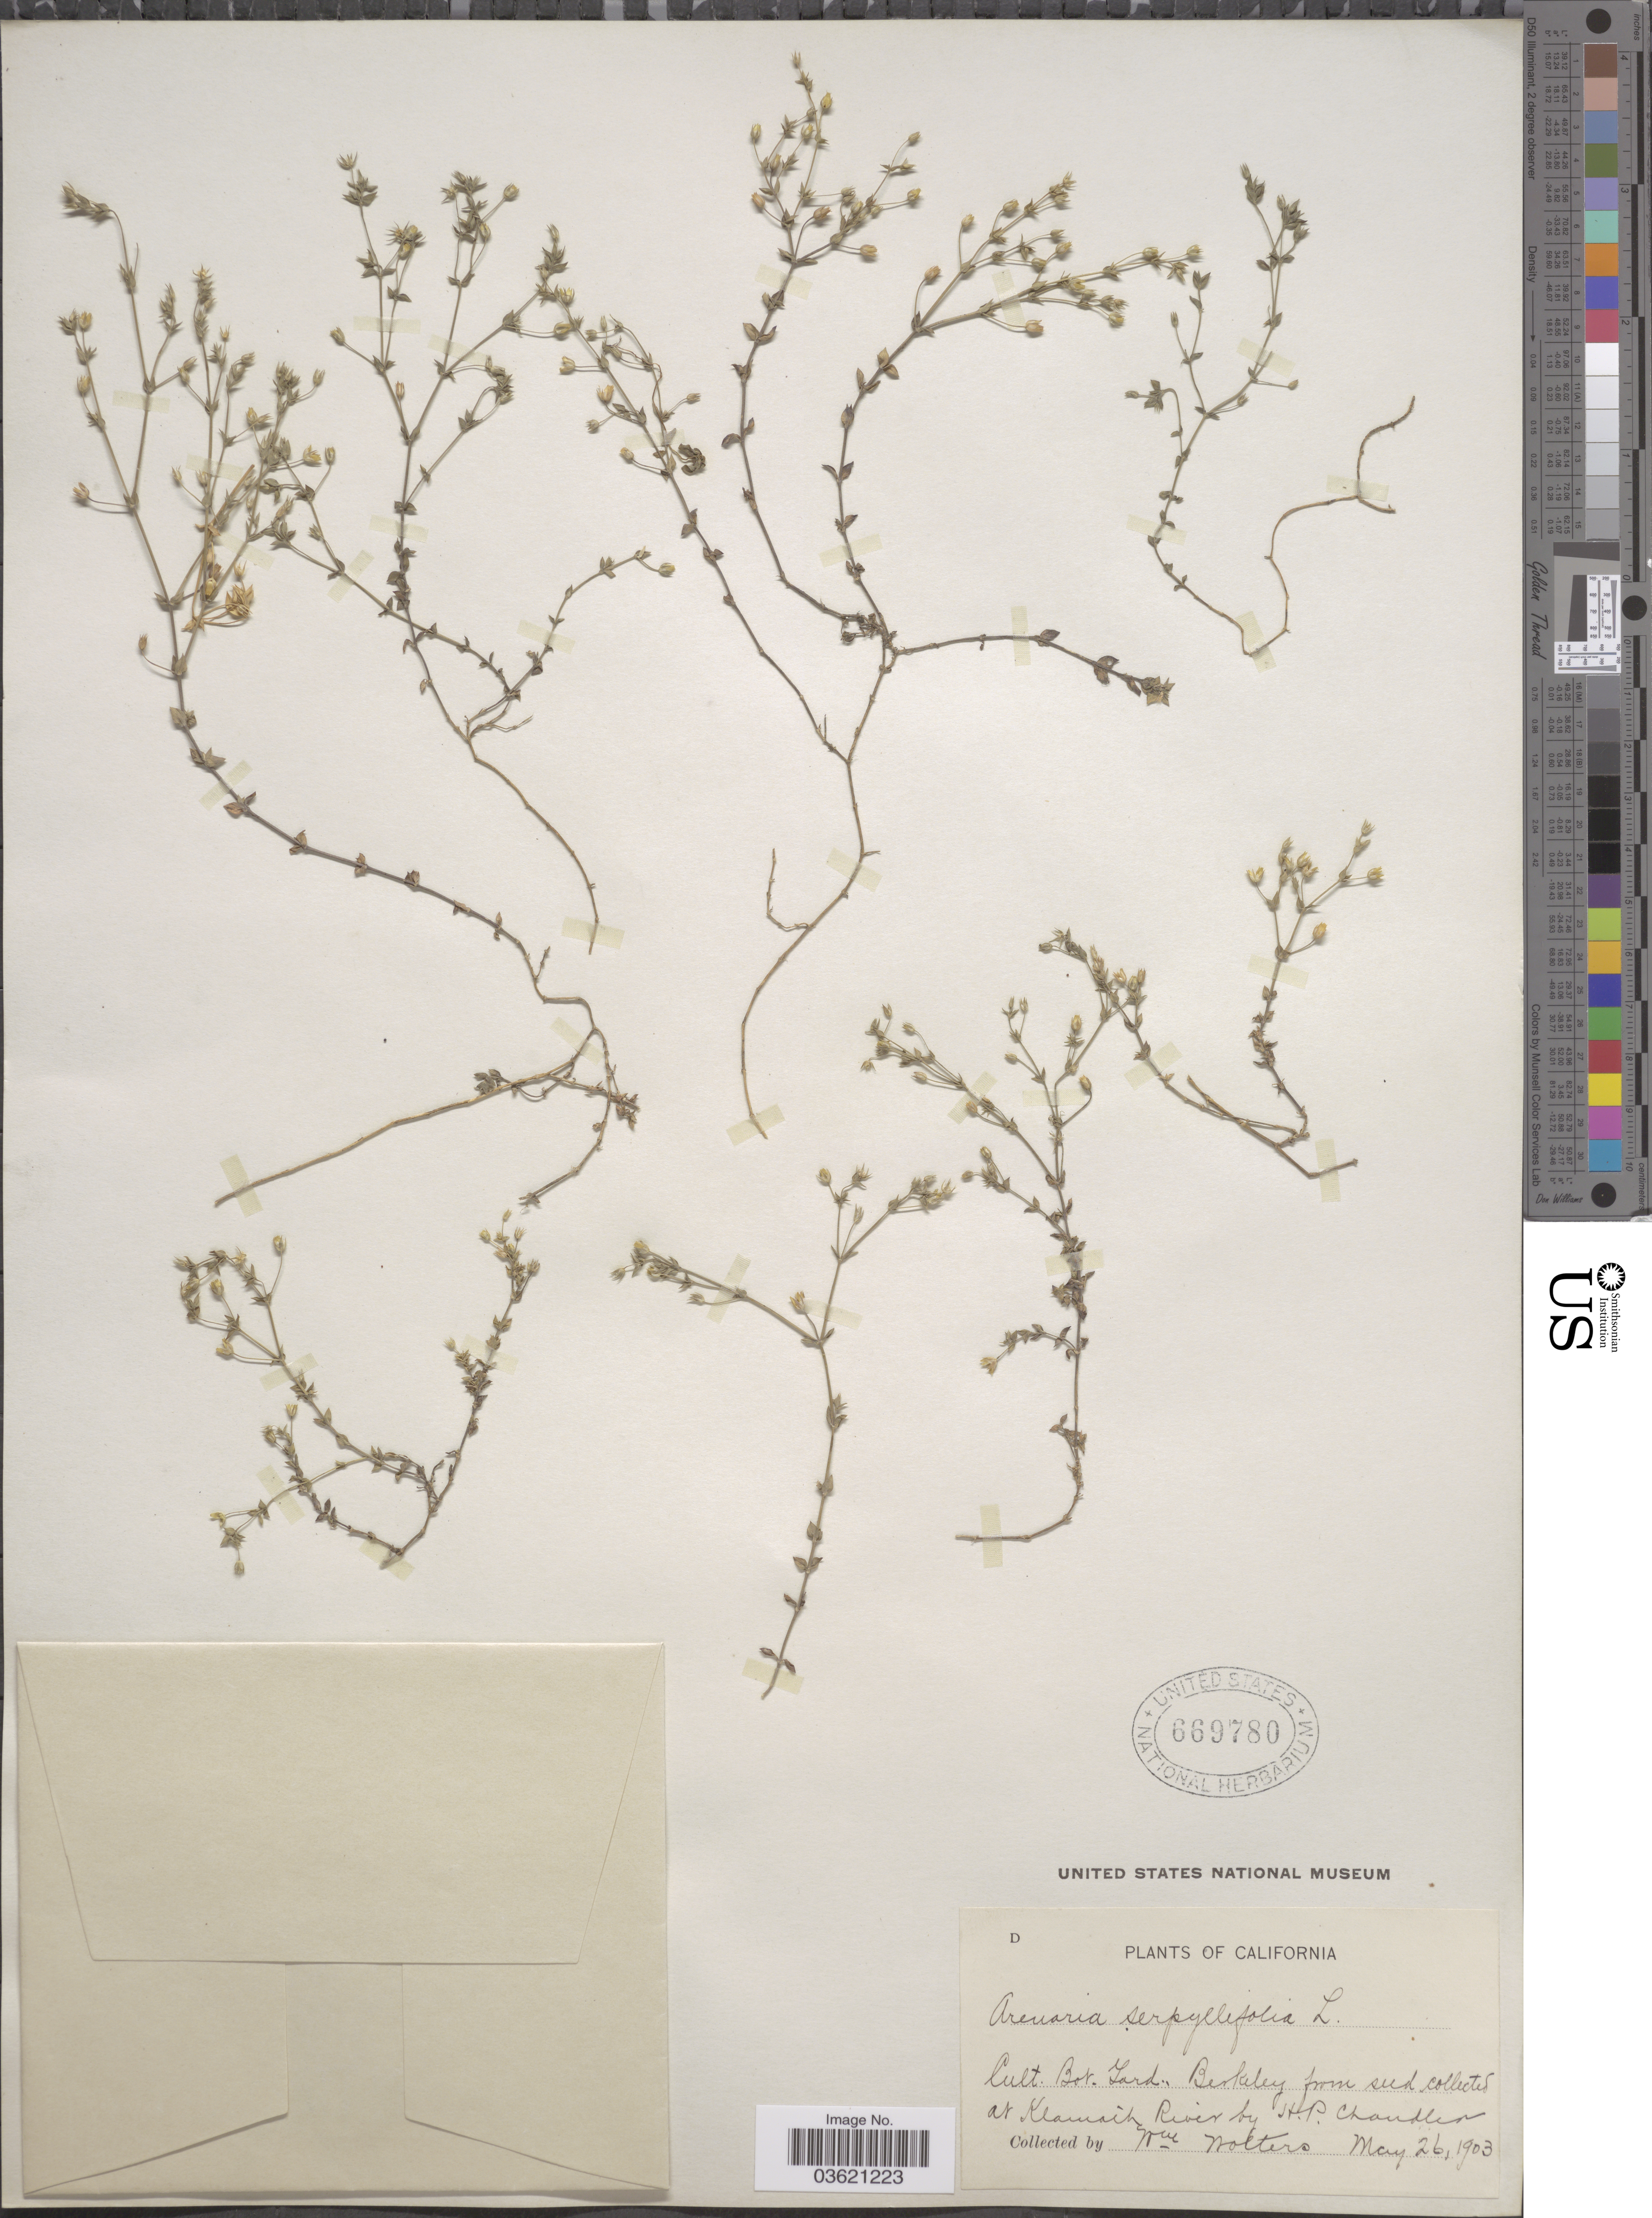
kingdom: Plantae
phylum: Tracheophyta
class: Magnoliopsida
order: Caryophyllales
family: Caryophyllaceae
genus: Arenaria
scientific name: Arenaria serpyllifolia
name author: L.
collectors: Walters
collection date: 1903-05-26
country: United States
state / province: California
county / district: Alameda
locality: Cult. Bot. Gard., Berkeley.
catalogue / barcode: US 669780